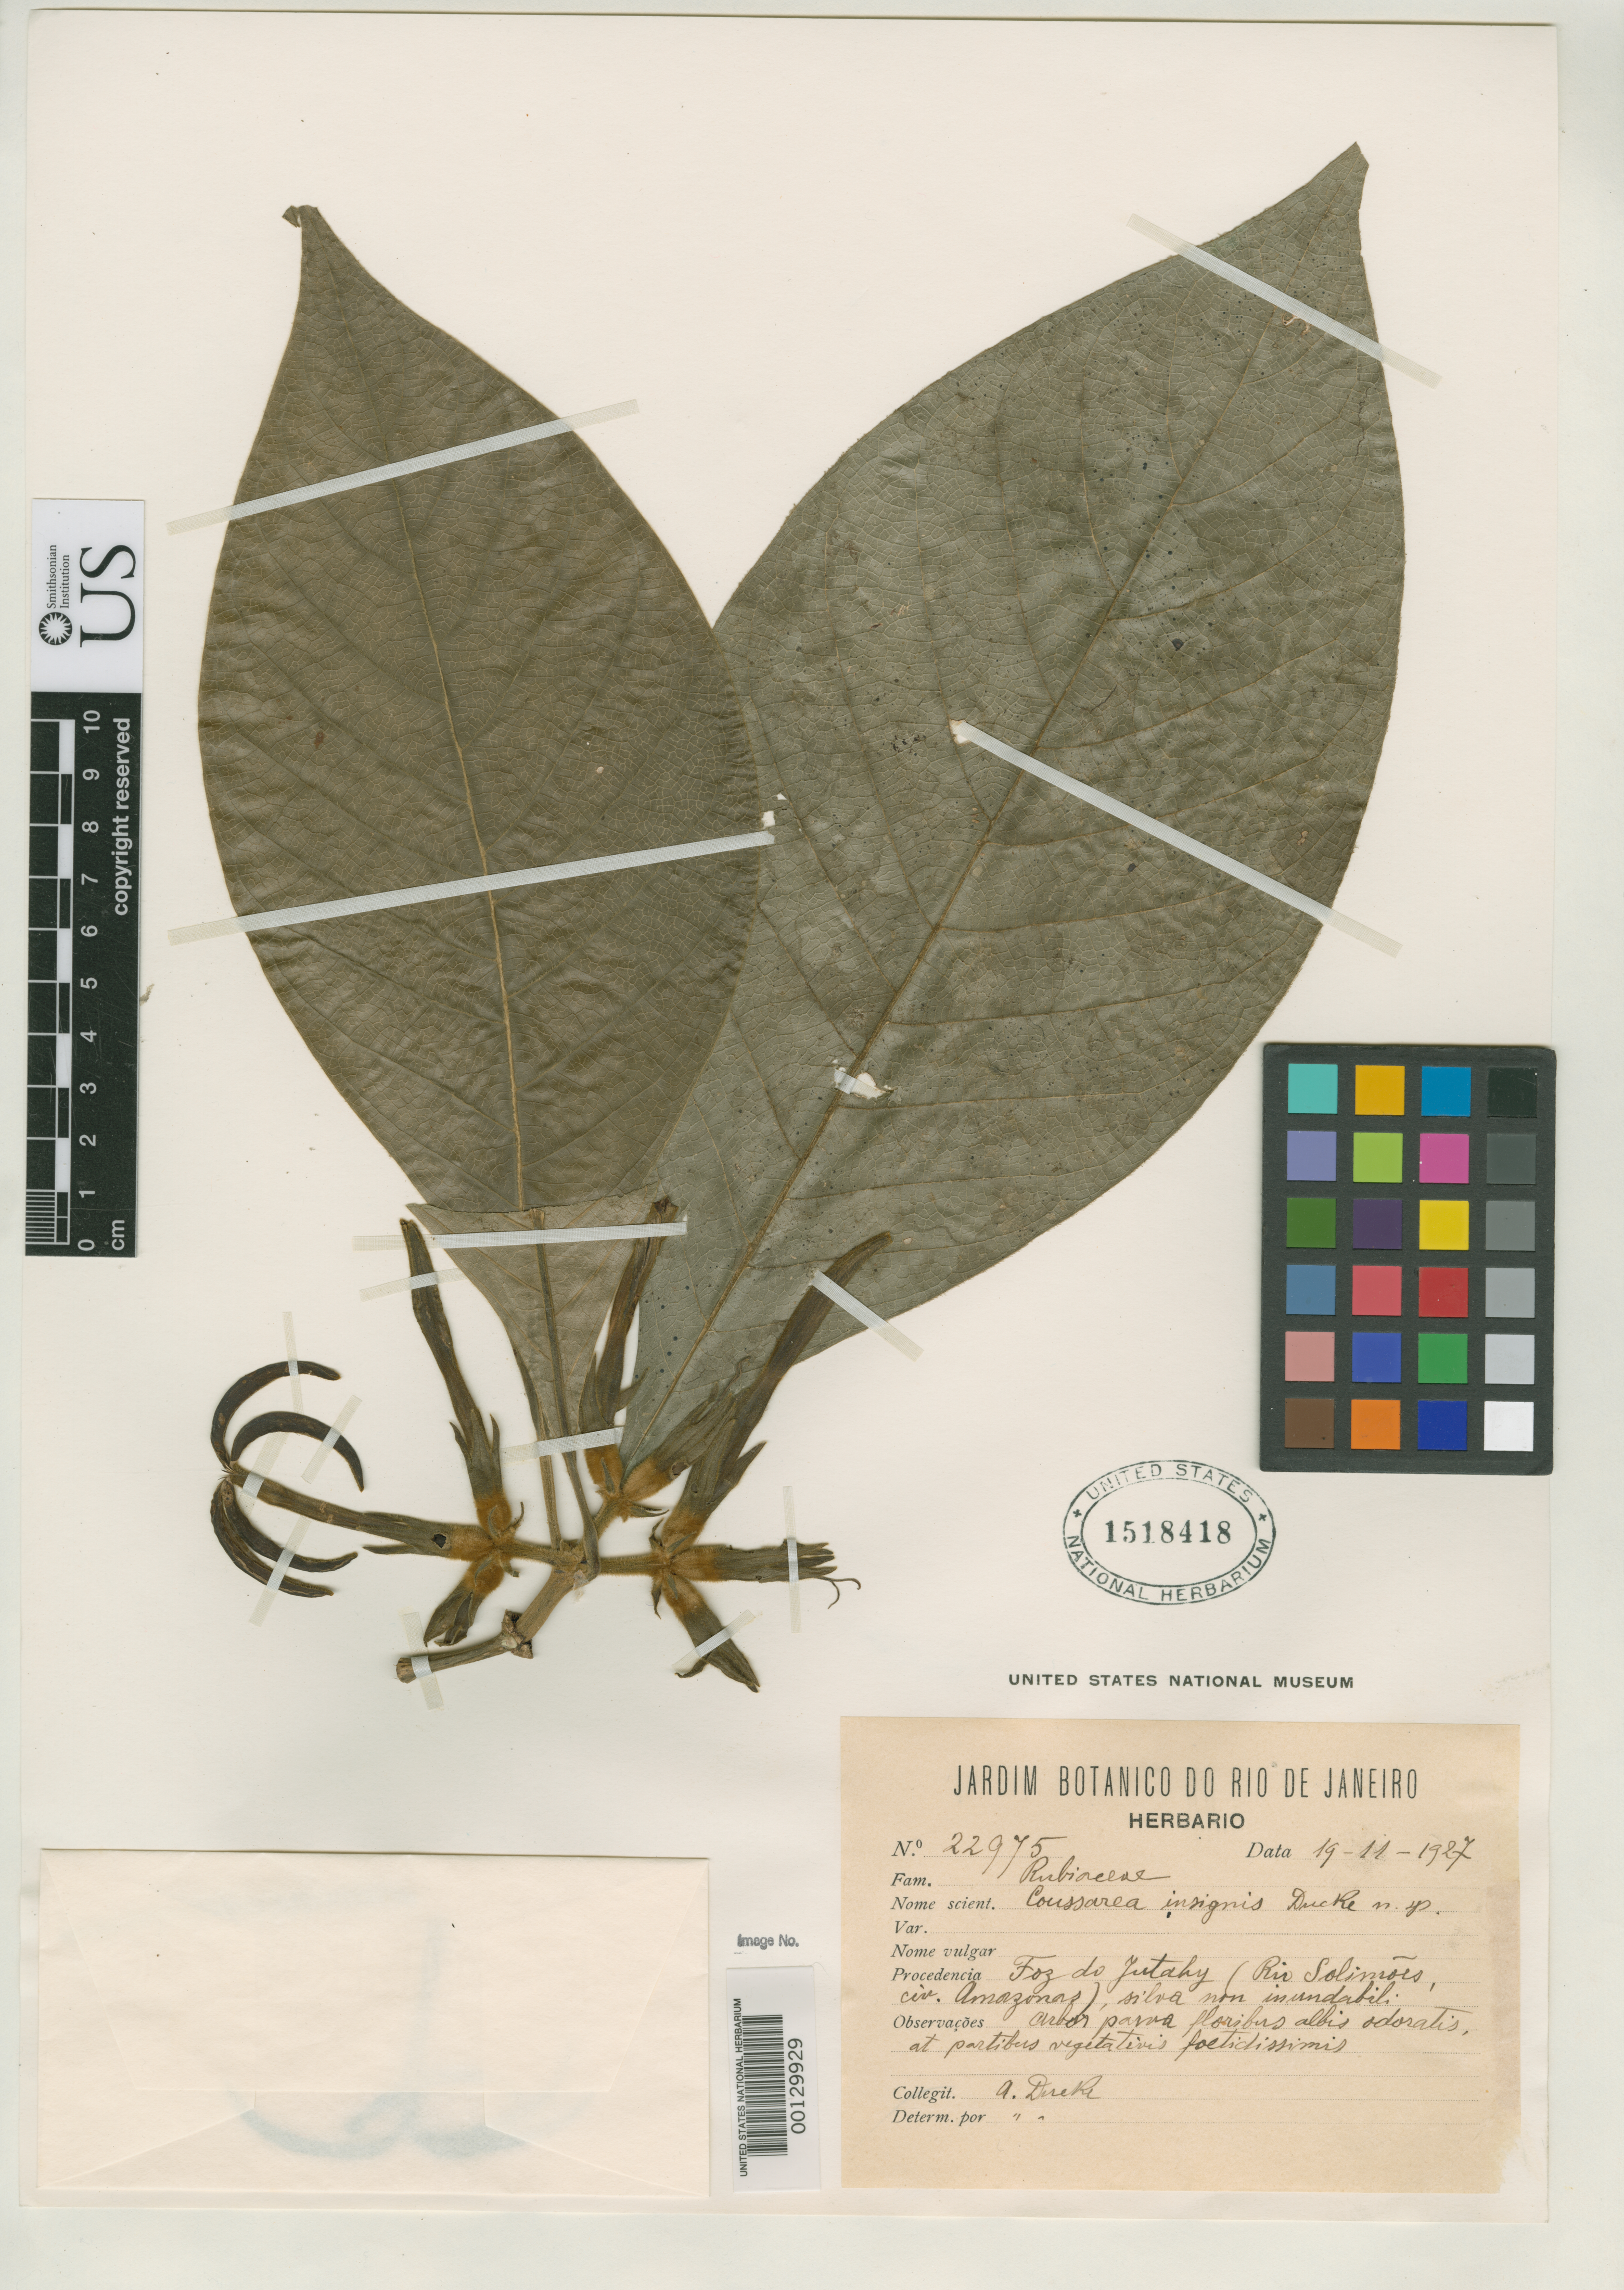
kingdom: Plantae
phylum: Tracheophyta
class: Magnoliopsida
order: Gentianales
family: Rubiaceae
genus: Coussarea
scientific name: Coussarea insignis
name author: Ducke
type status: Isotype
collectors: A. Ducke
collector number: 22975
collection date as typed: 19 Nov 1927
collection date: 1927-11-19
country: Brazil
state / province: Amazonas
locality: Rio Solimoes.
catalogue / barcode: US 1518418